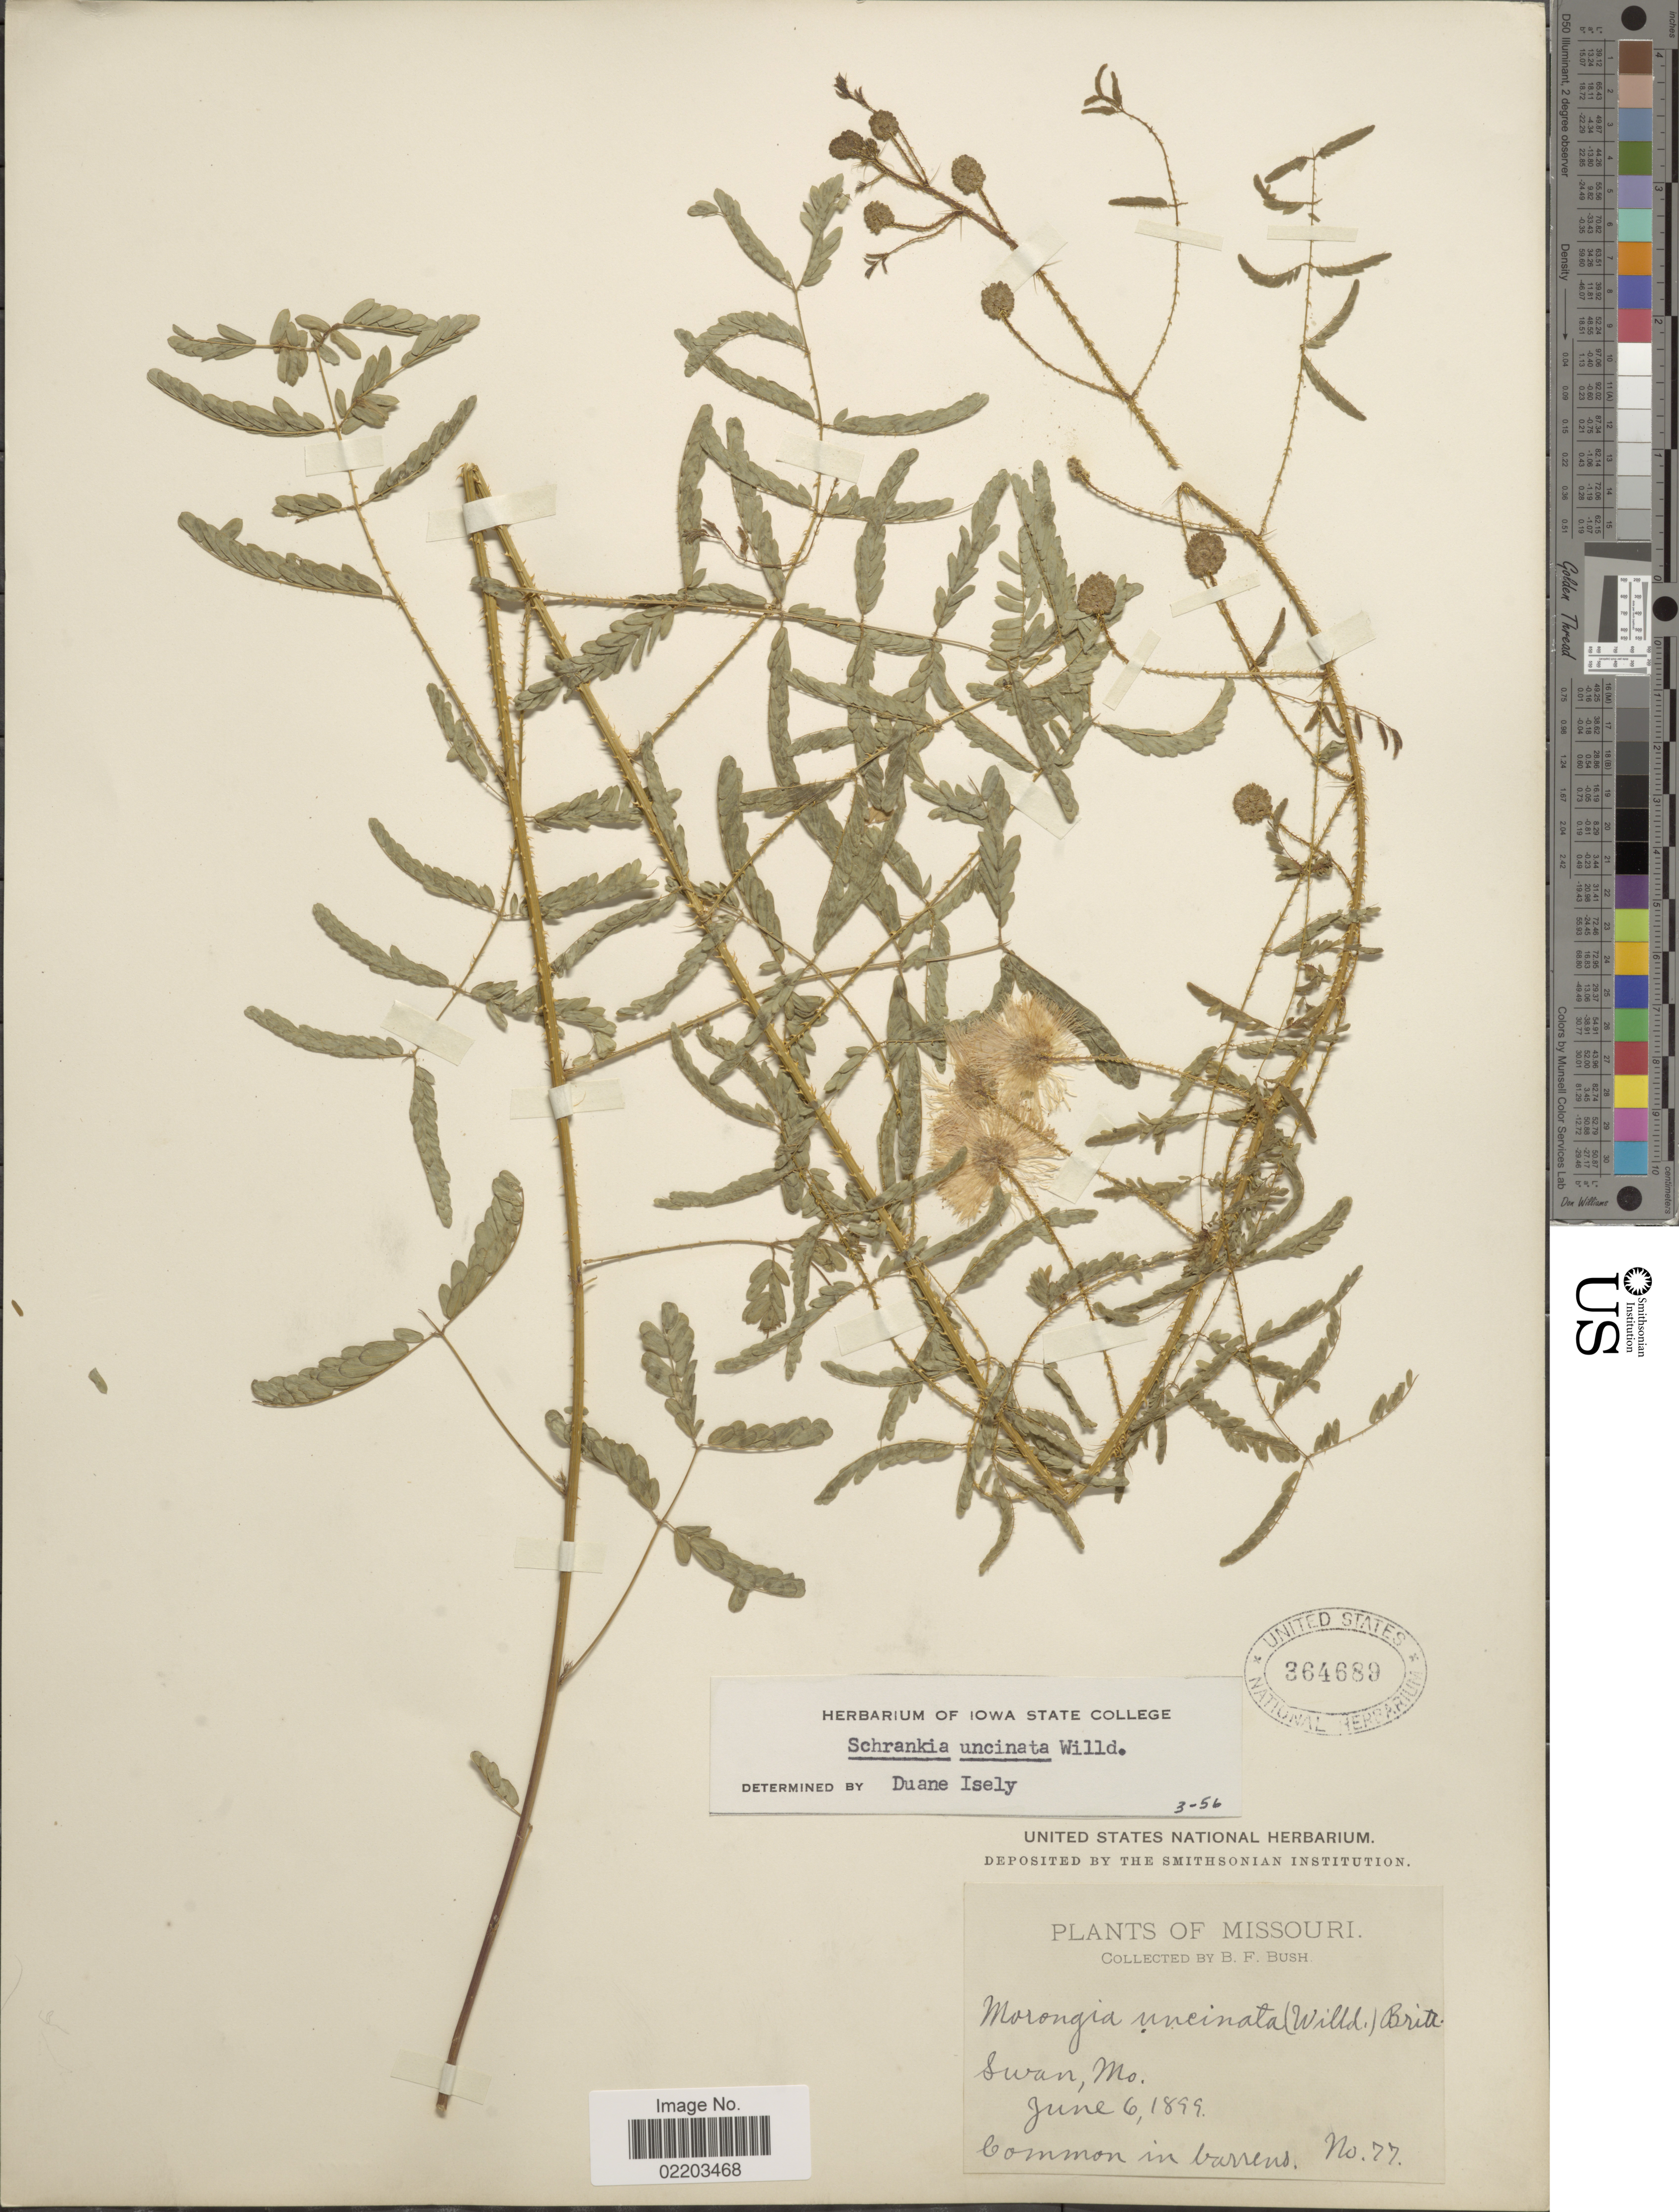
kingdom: Plantae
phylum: Tracheophyta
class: Magnoliopsida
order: Fabales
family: Fabaceae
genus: Mimosa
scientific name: Mimosa nuttallii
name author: (DC.) B.L. Turner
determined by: Strong, M. T., (US), Smithsonian Institution - National Museum of Natural History (UNITED STATES)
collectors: B. F. Bush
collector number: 77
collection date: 1899-06-06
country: United States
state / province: Missouri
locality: Swan, Mo, Common in barrens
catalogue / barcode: US 364689